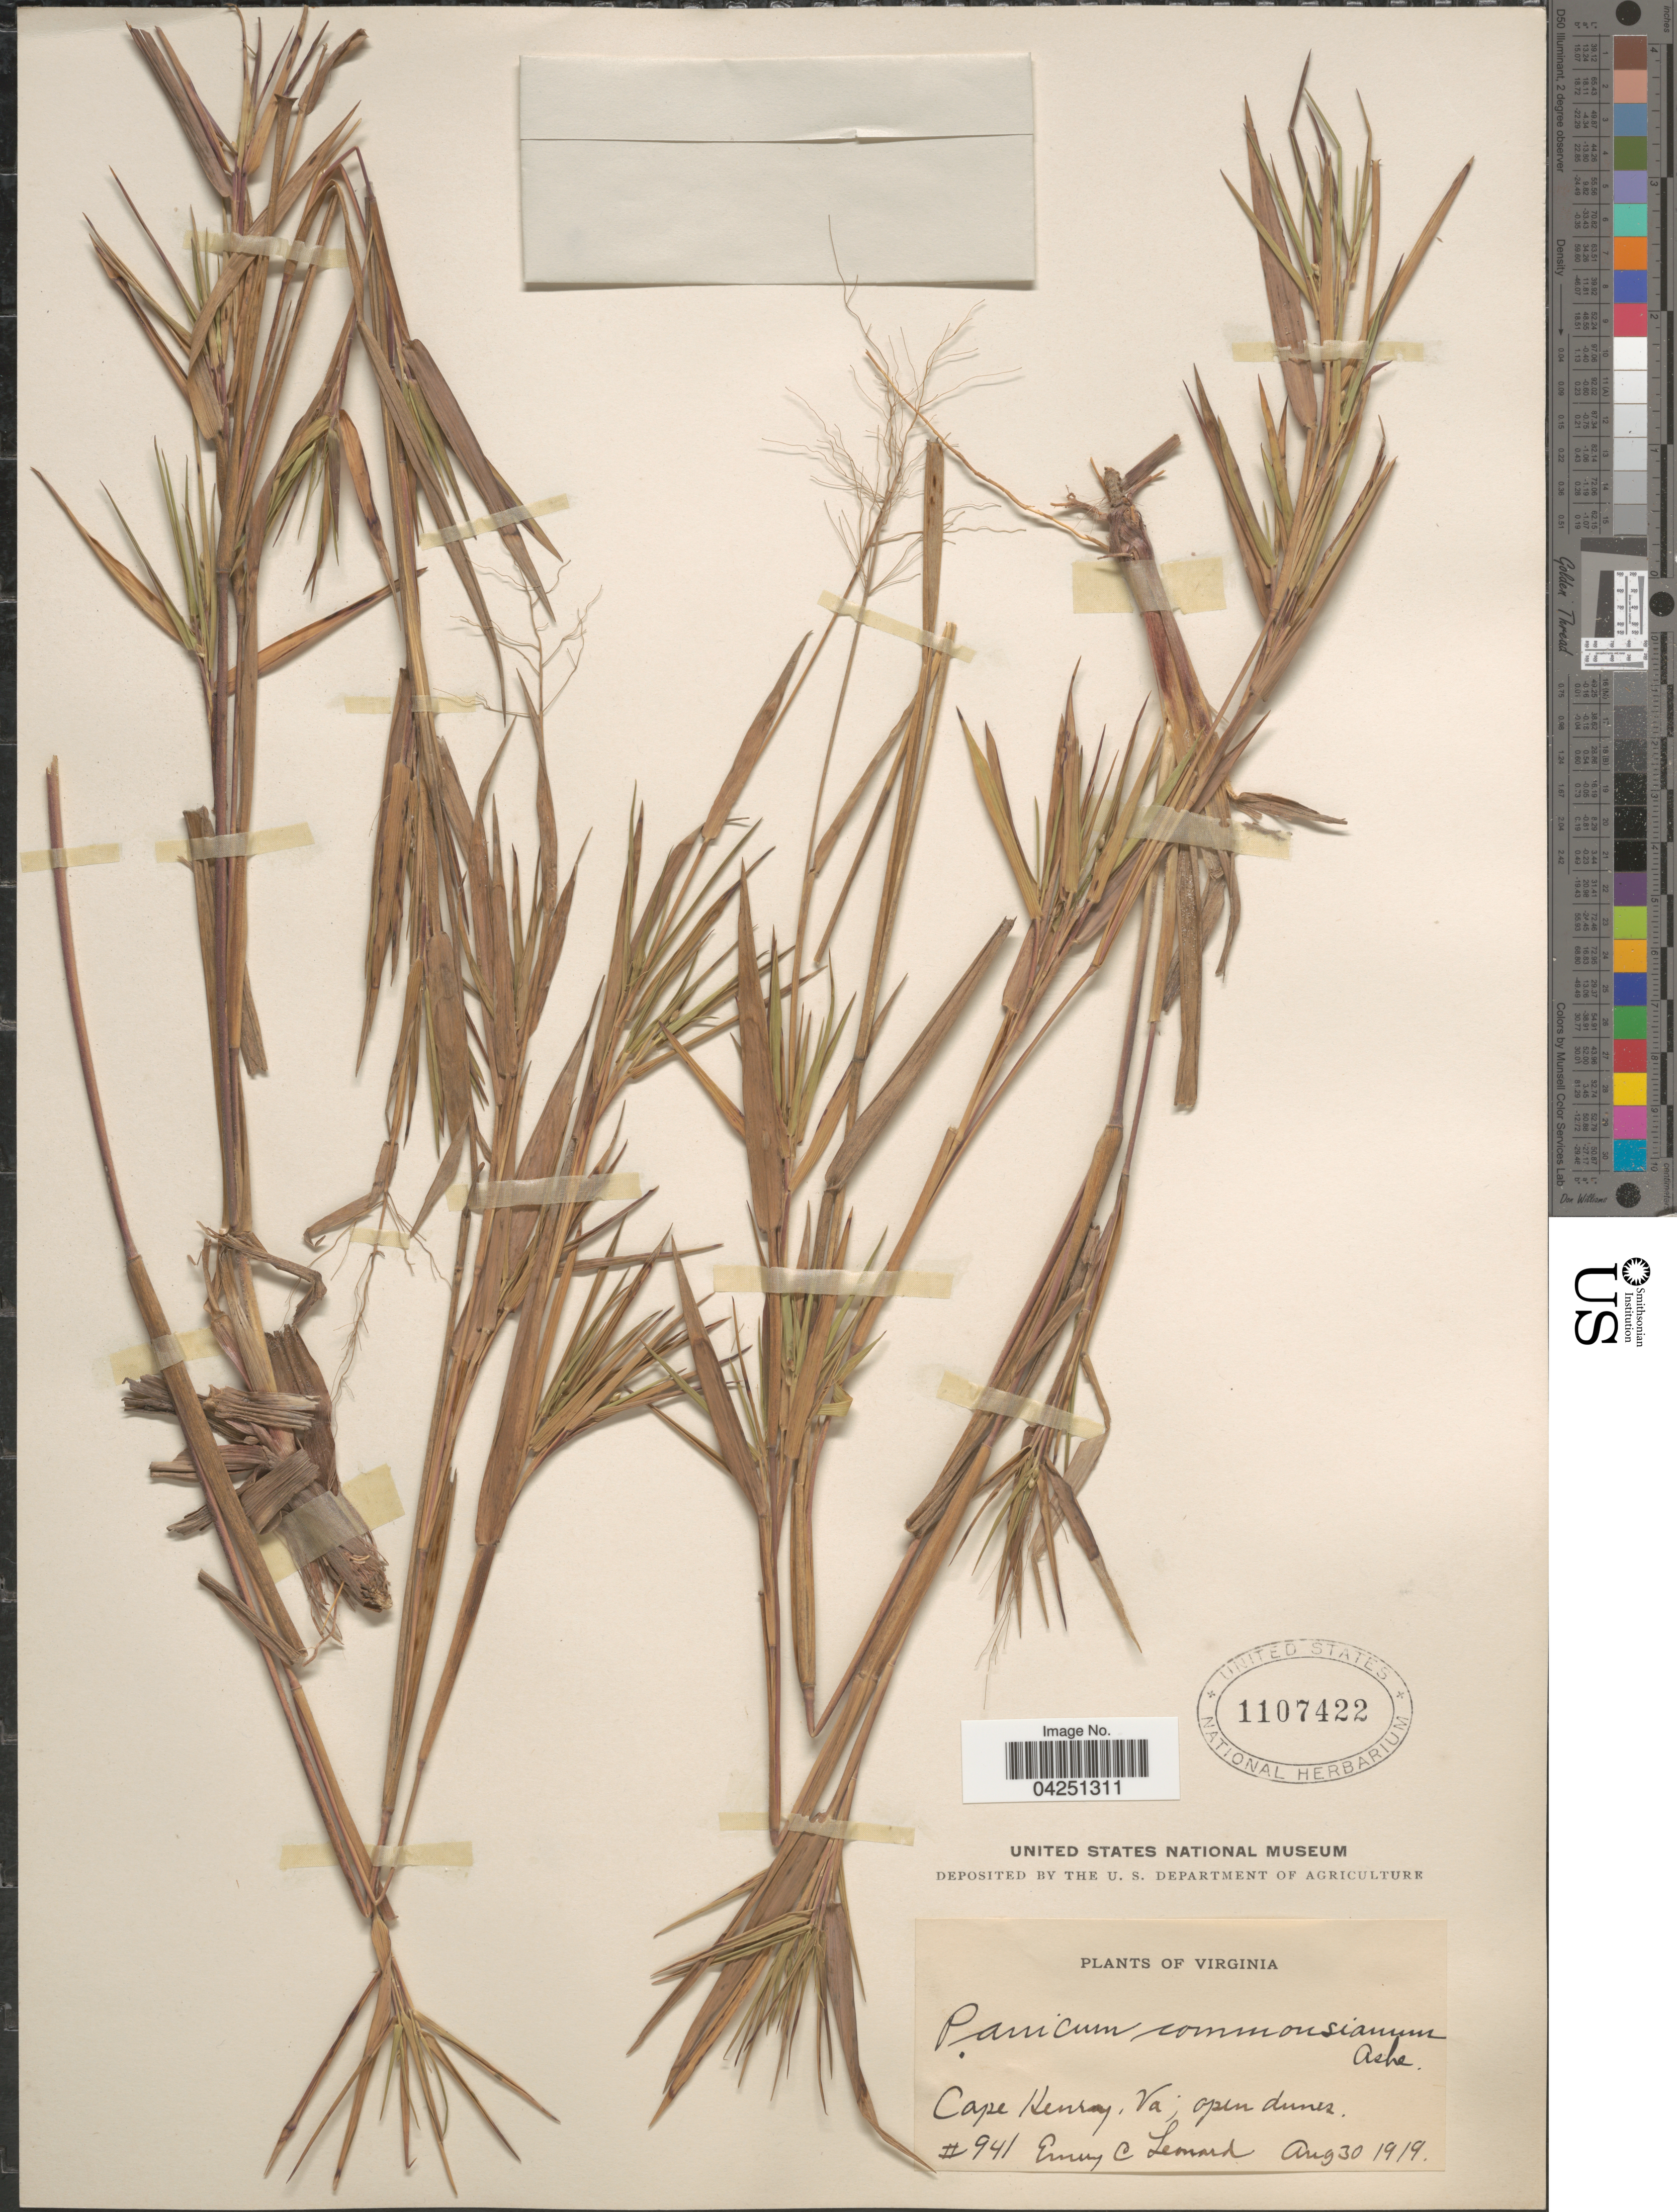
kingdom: Plantae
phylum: Tracheophyta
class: Liliopsida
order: Poales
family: Poaceae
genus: Dichanthelium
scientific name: Dichanthelium acuminatum var. acuminatum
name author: (Sw.) Gould & C.A. Clark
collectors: E. C. Leonard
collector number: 941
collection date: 1919-08-30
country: United States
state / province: Virginia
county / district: City of Virginia Beach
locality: Cape Henry.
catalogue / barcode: US 1107422